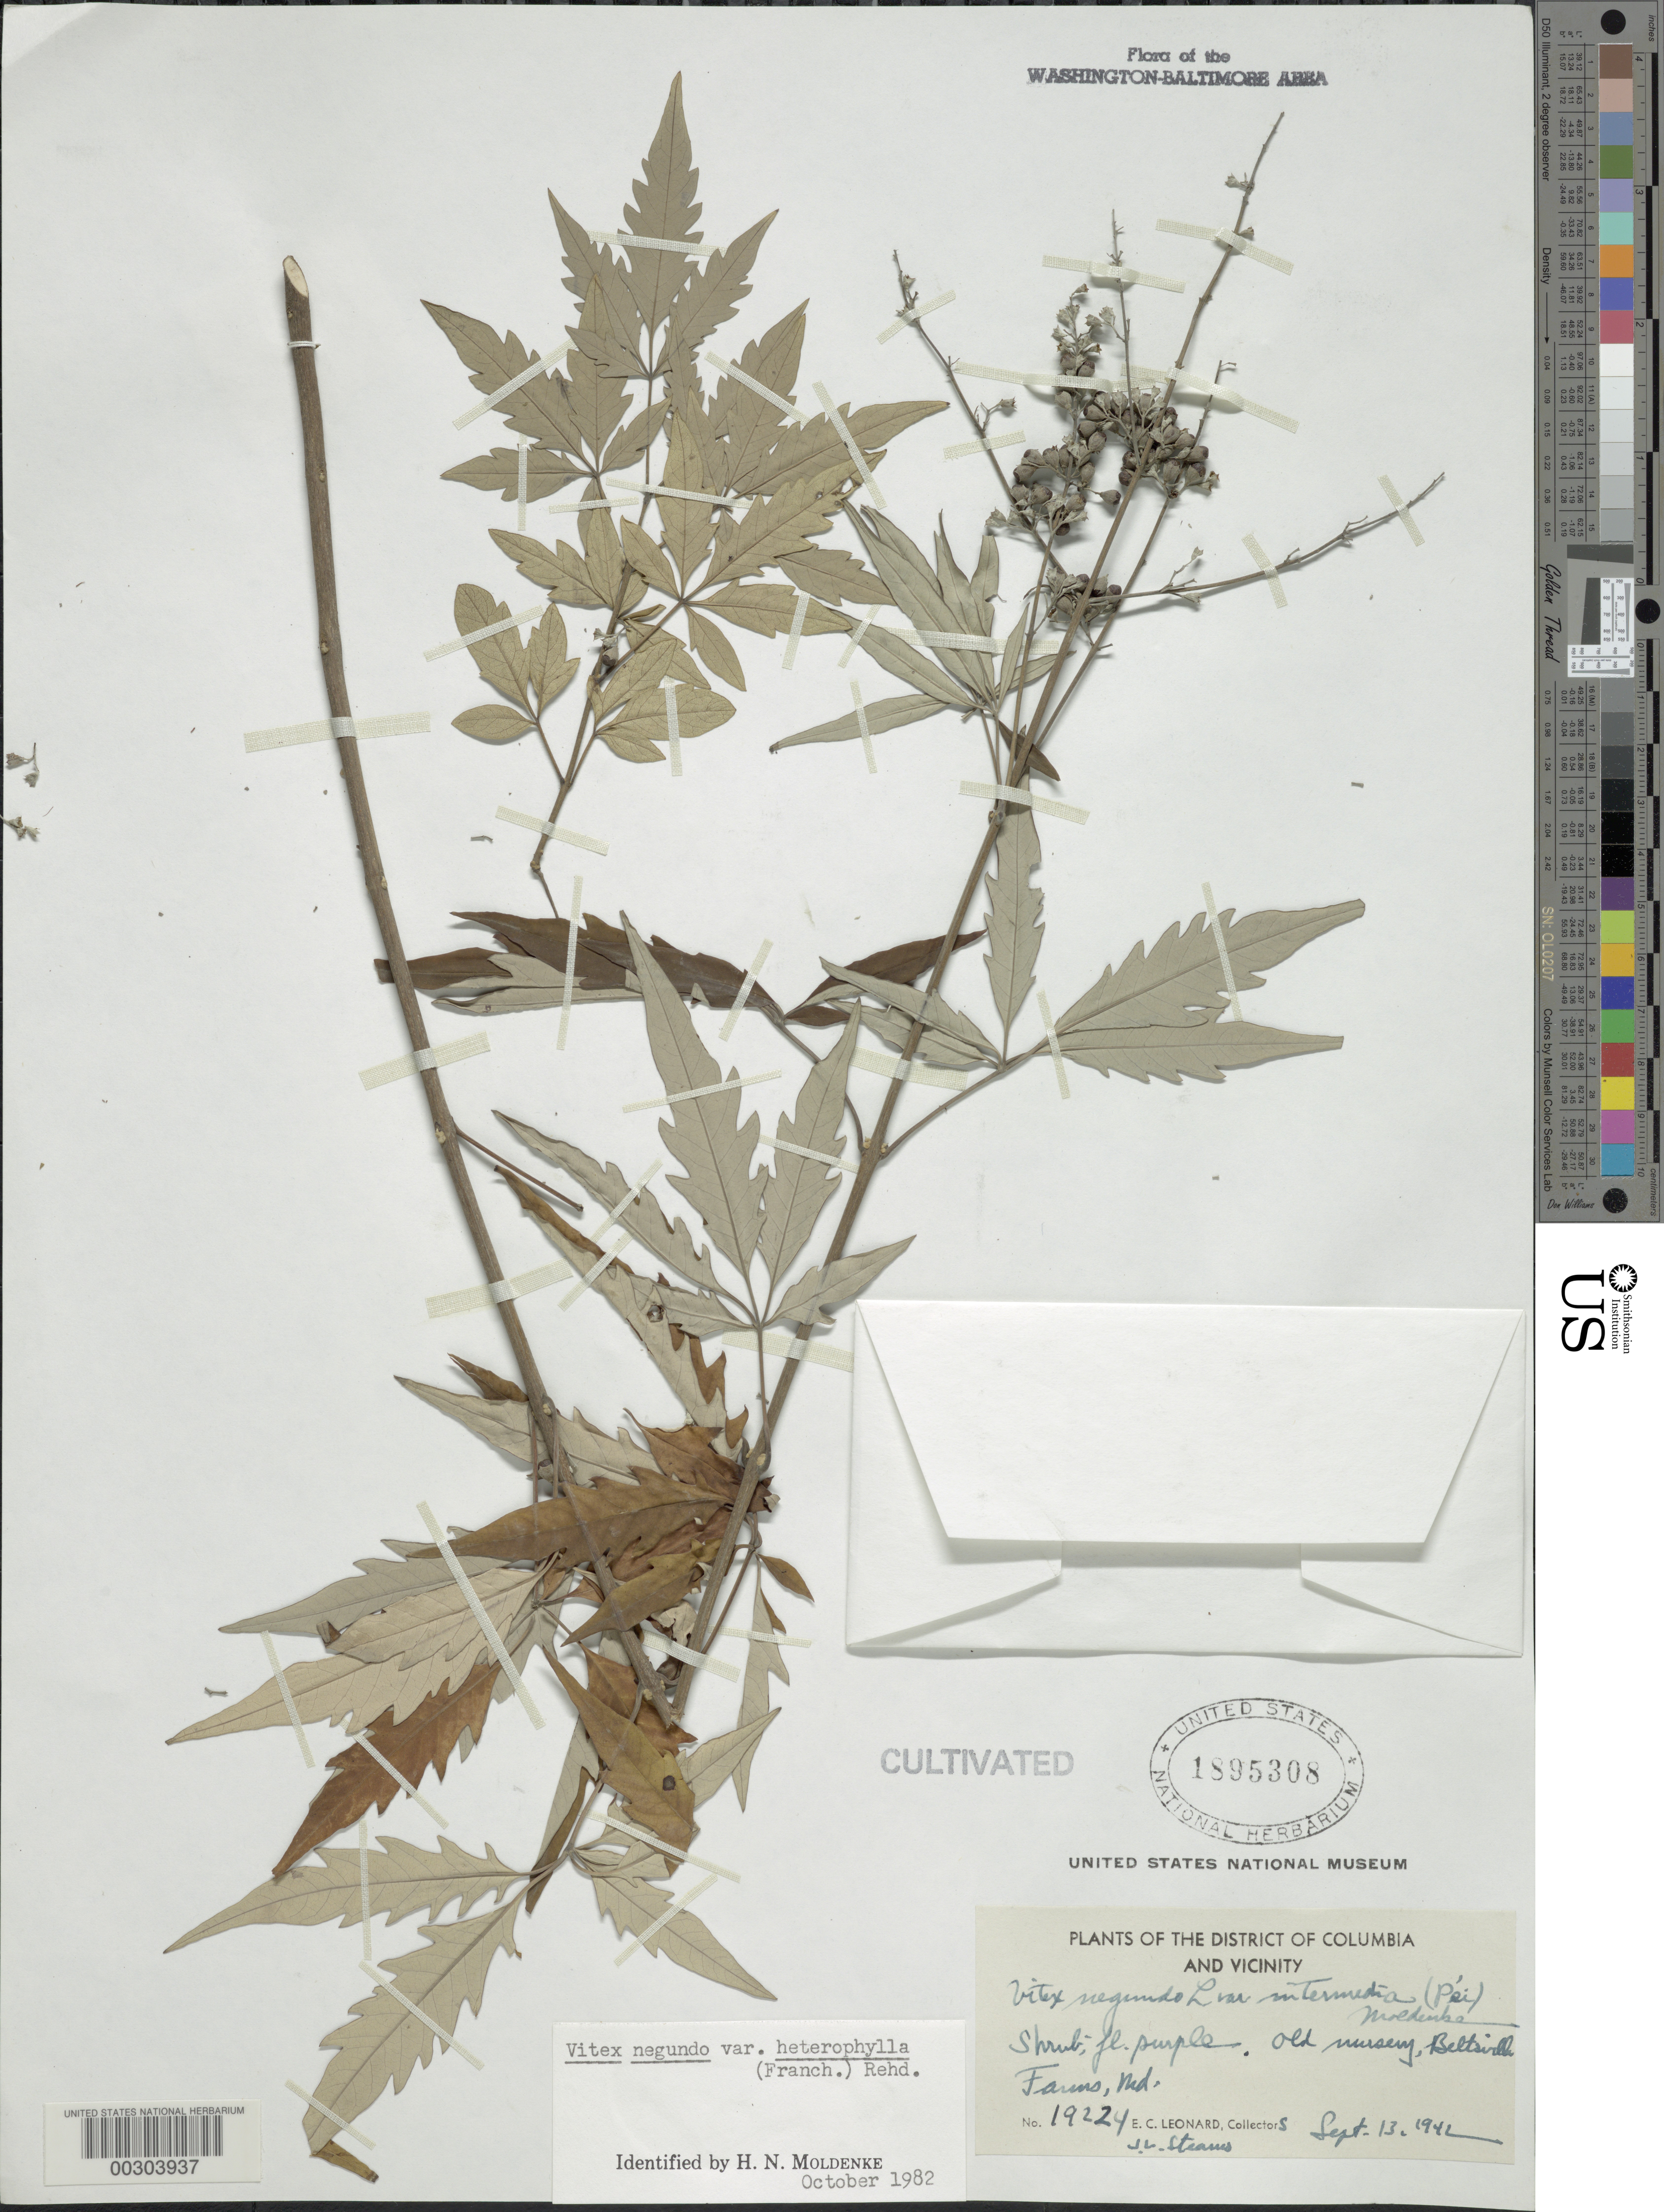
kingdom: Plantae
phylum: Tracheophyta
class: Magnoliopsida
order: Lamiales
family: Lamiaceae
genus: Vitex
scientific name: Vitex negundo var. heterophylla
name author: (Franch.) Rehder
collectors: E. C. Leonard & J. Stearns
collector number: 19224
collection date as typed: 13 Sep 1942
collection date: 1942-09-13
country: United States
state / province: Maryland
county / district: Prince George's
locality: Beltsville Farms, Old Nursery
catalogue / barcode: US 1895308